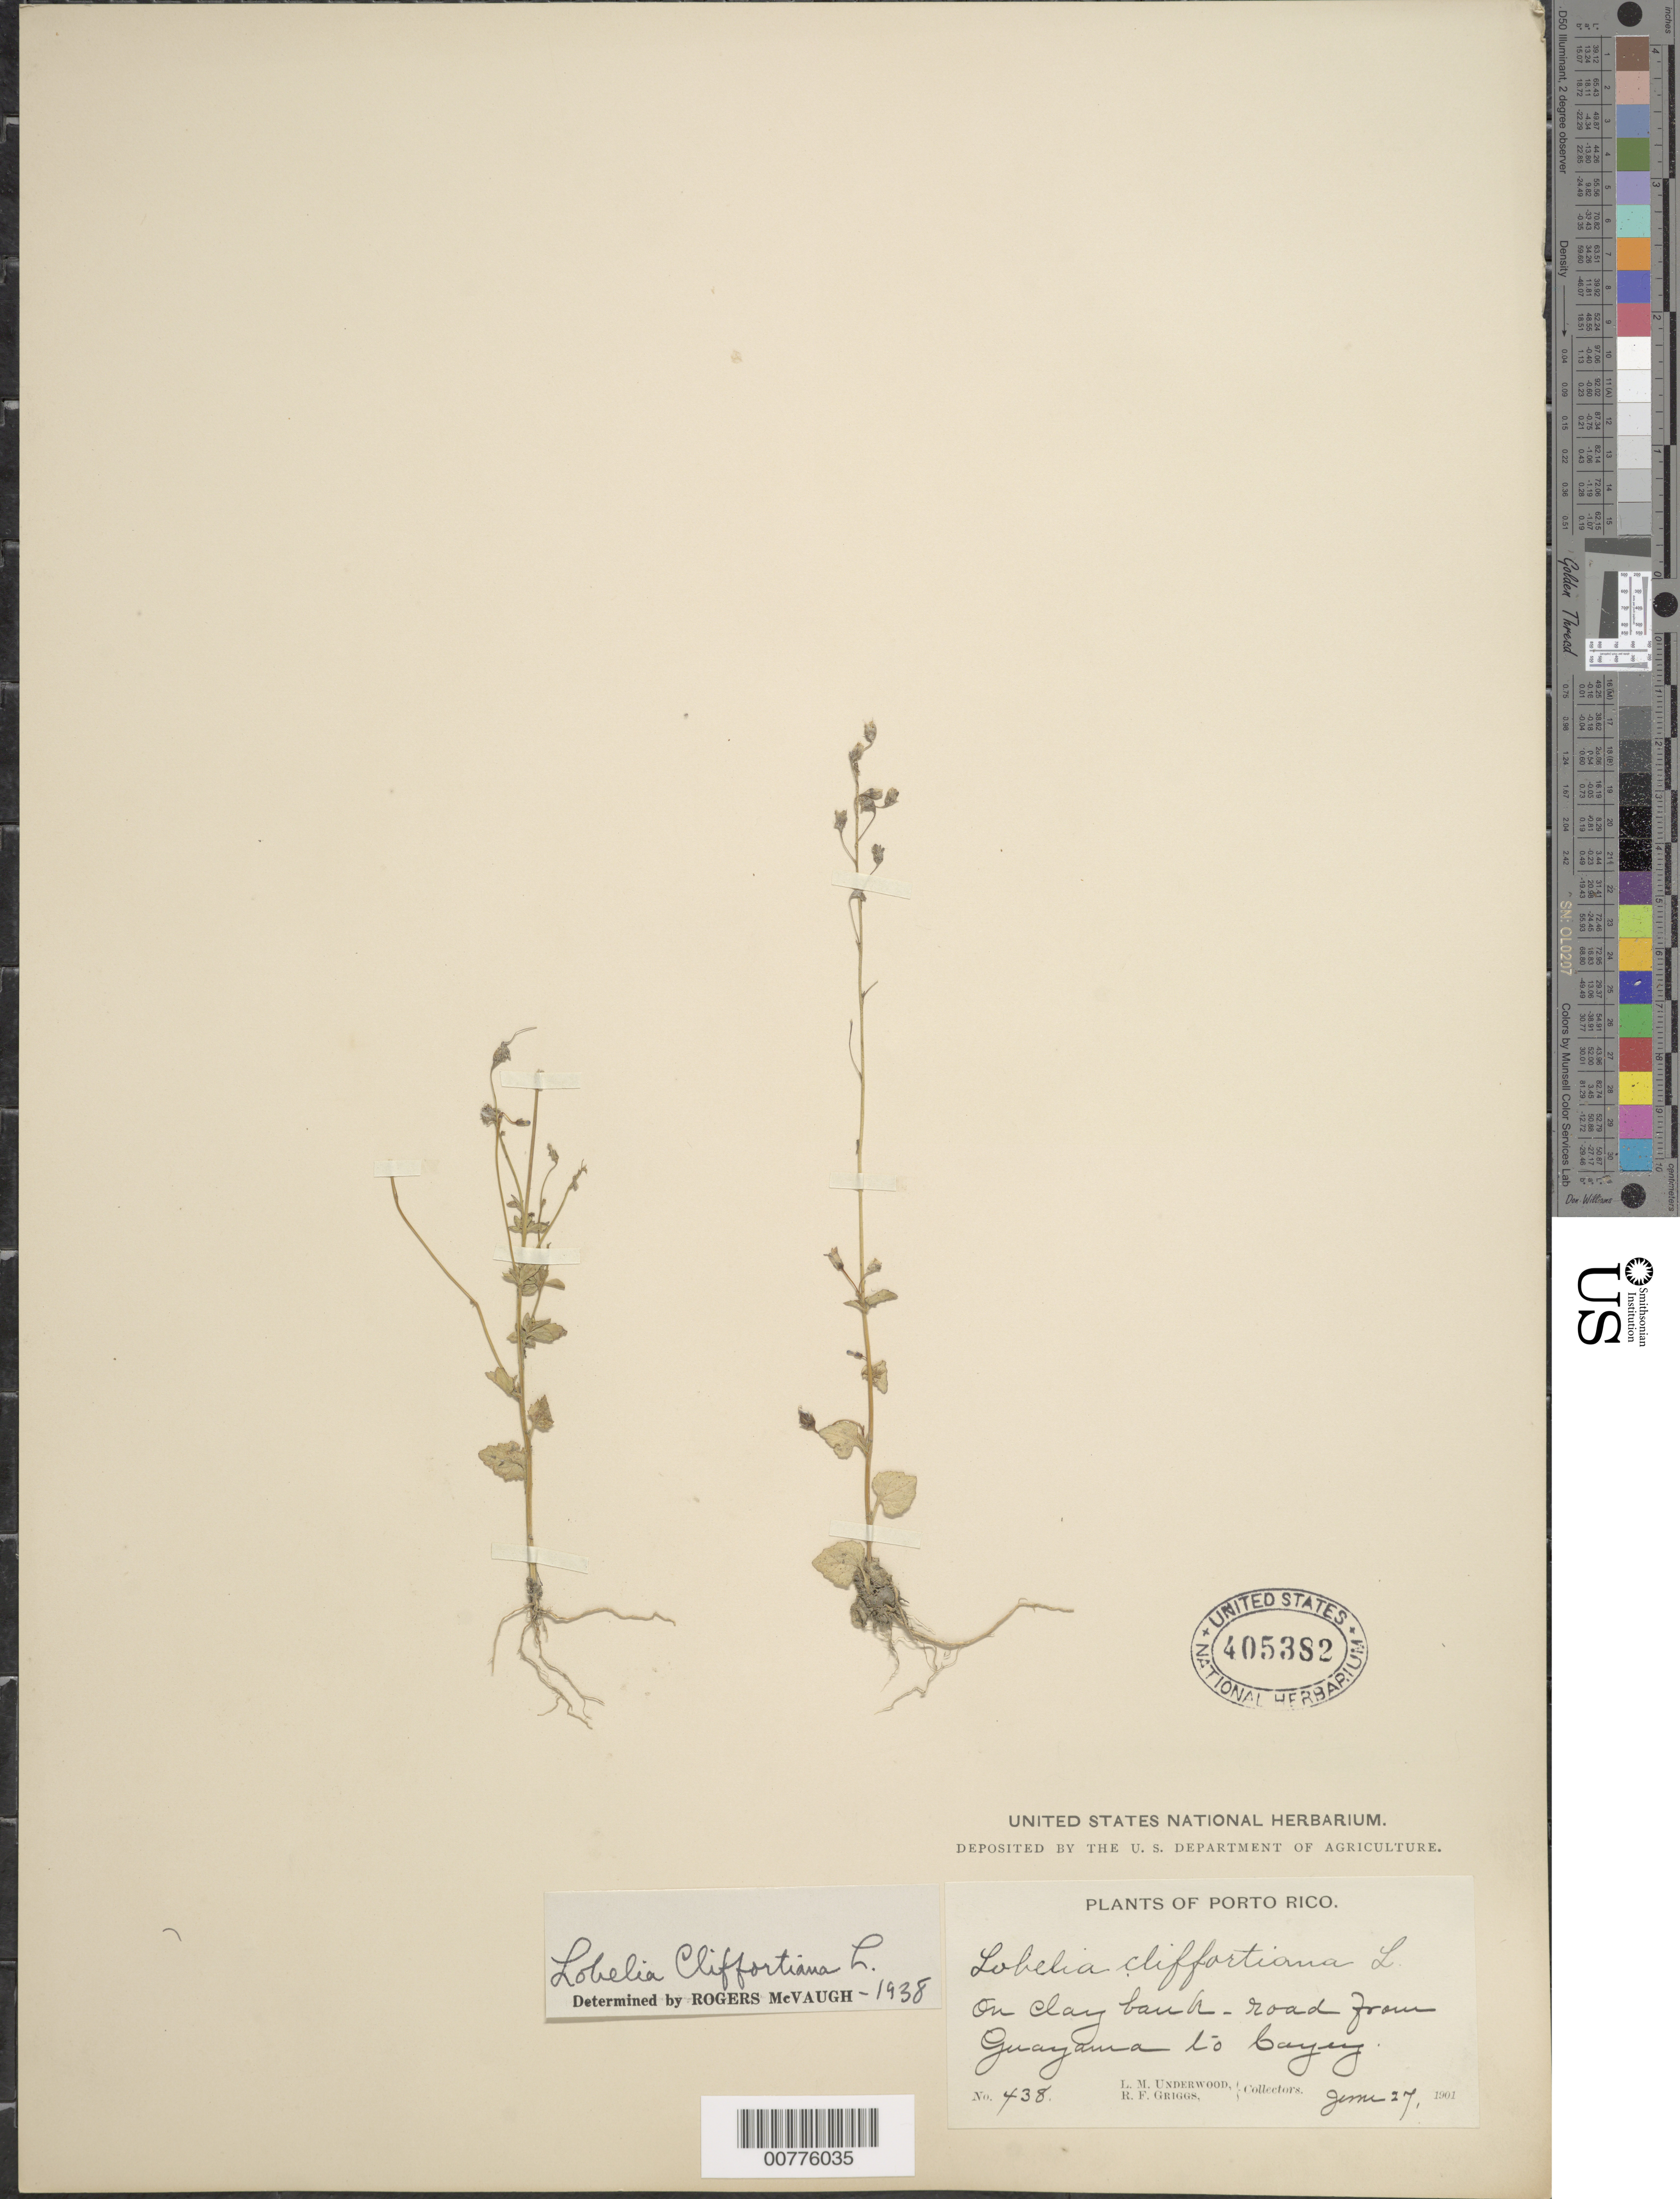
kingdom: Plantae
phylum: Tracheophyta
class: Magnoliopsida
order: Asterales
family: Campanulaceae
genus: Lobelia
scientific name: Lobelia cliffortiana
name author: L.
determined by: McVaugh, R.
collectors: L. M. Underwood & R. F. Griggs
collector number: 438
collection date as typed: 27 Jun 1901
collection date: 1901-06-27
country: Puerto Rico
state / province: Cayey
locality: On clay bank-road from Guayama to Cayey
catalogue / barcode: US 405382